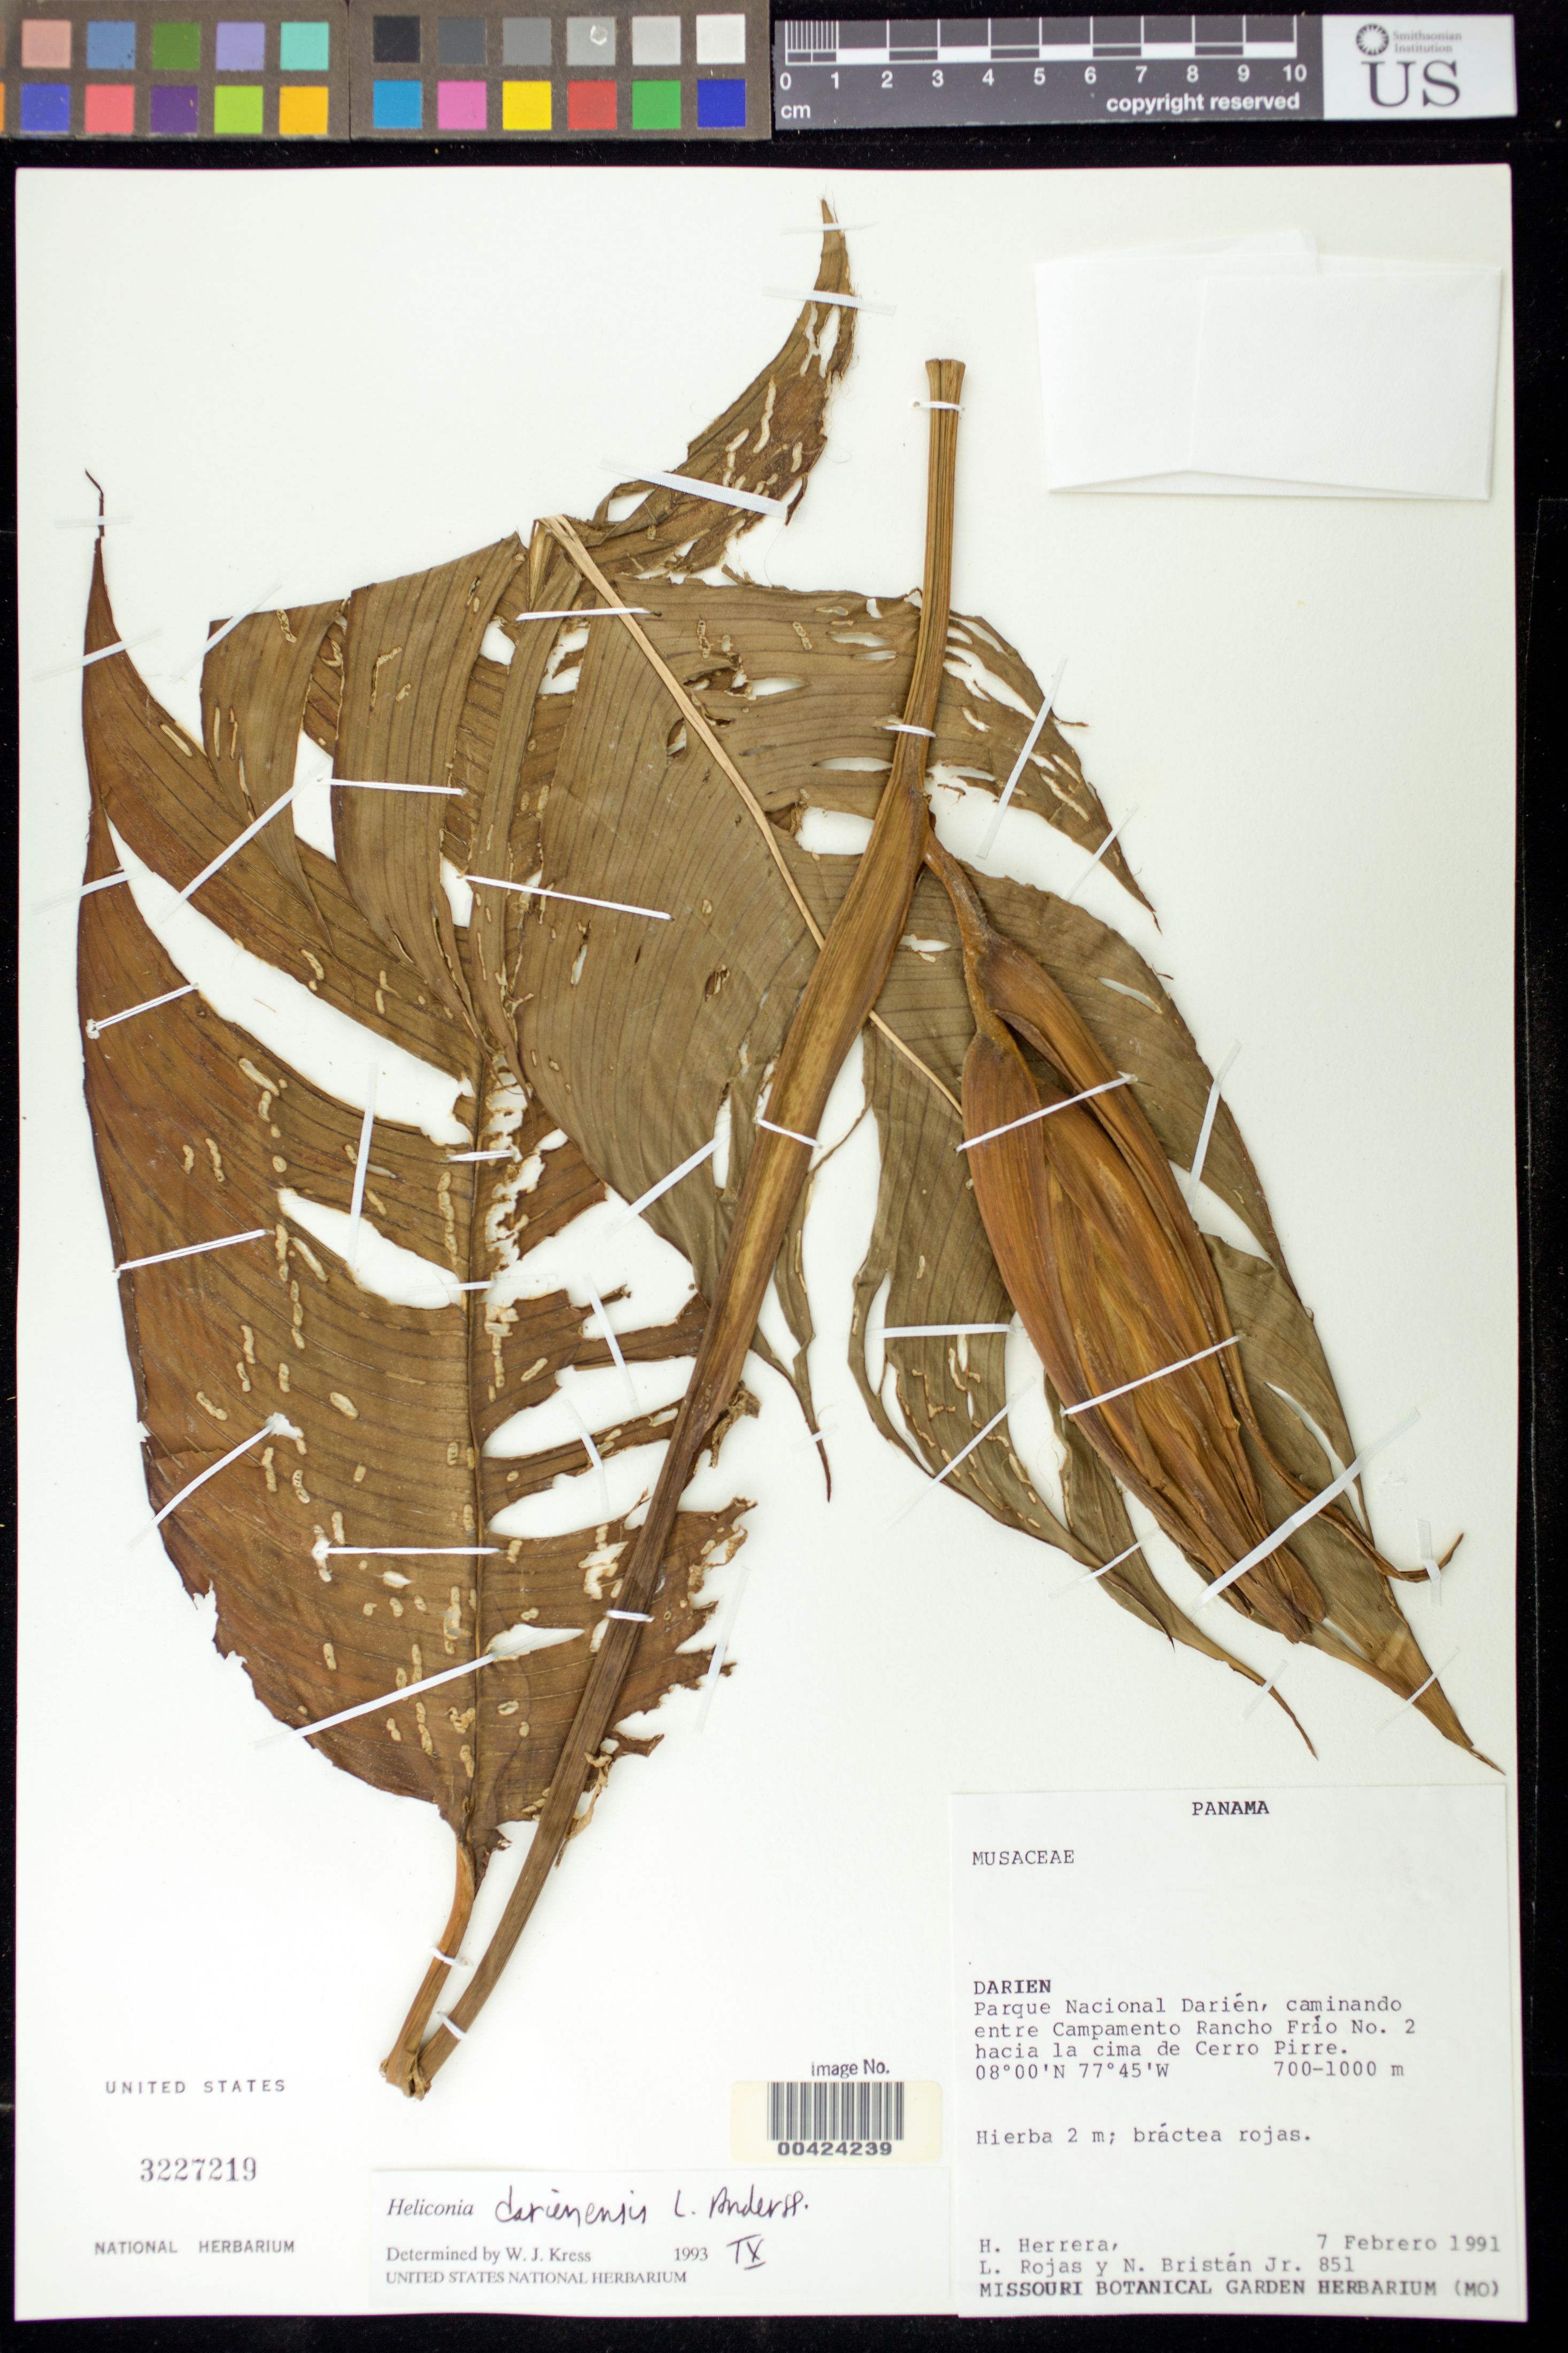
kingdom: Plantae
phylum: Tracheophyta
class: Liliopsida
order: Zingiberales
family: Heliconiaceae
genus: Heliconia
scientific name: Heliconia darienensis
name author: L. Andersson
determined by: Kress, W. J., (US), Smithsonian Institution - National Museum of Natural History (UNITED STATES)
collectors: H. Herrera, L. Rojas & N. Bristan Jr.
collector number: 851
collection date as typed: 07 Feb 1991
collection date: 1991-02-07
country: Panama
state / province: Darién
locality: Parque Nacional Darien, Caminando entre Campamento Rancho Frio no. 2 Hacia La Cima de Cerro Pirre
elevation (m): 700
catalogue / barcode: US 3227219